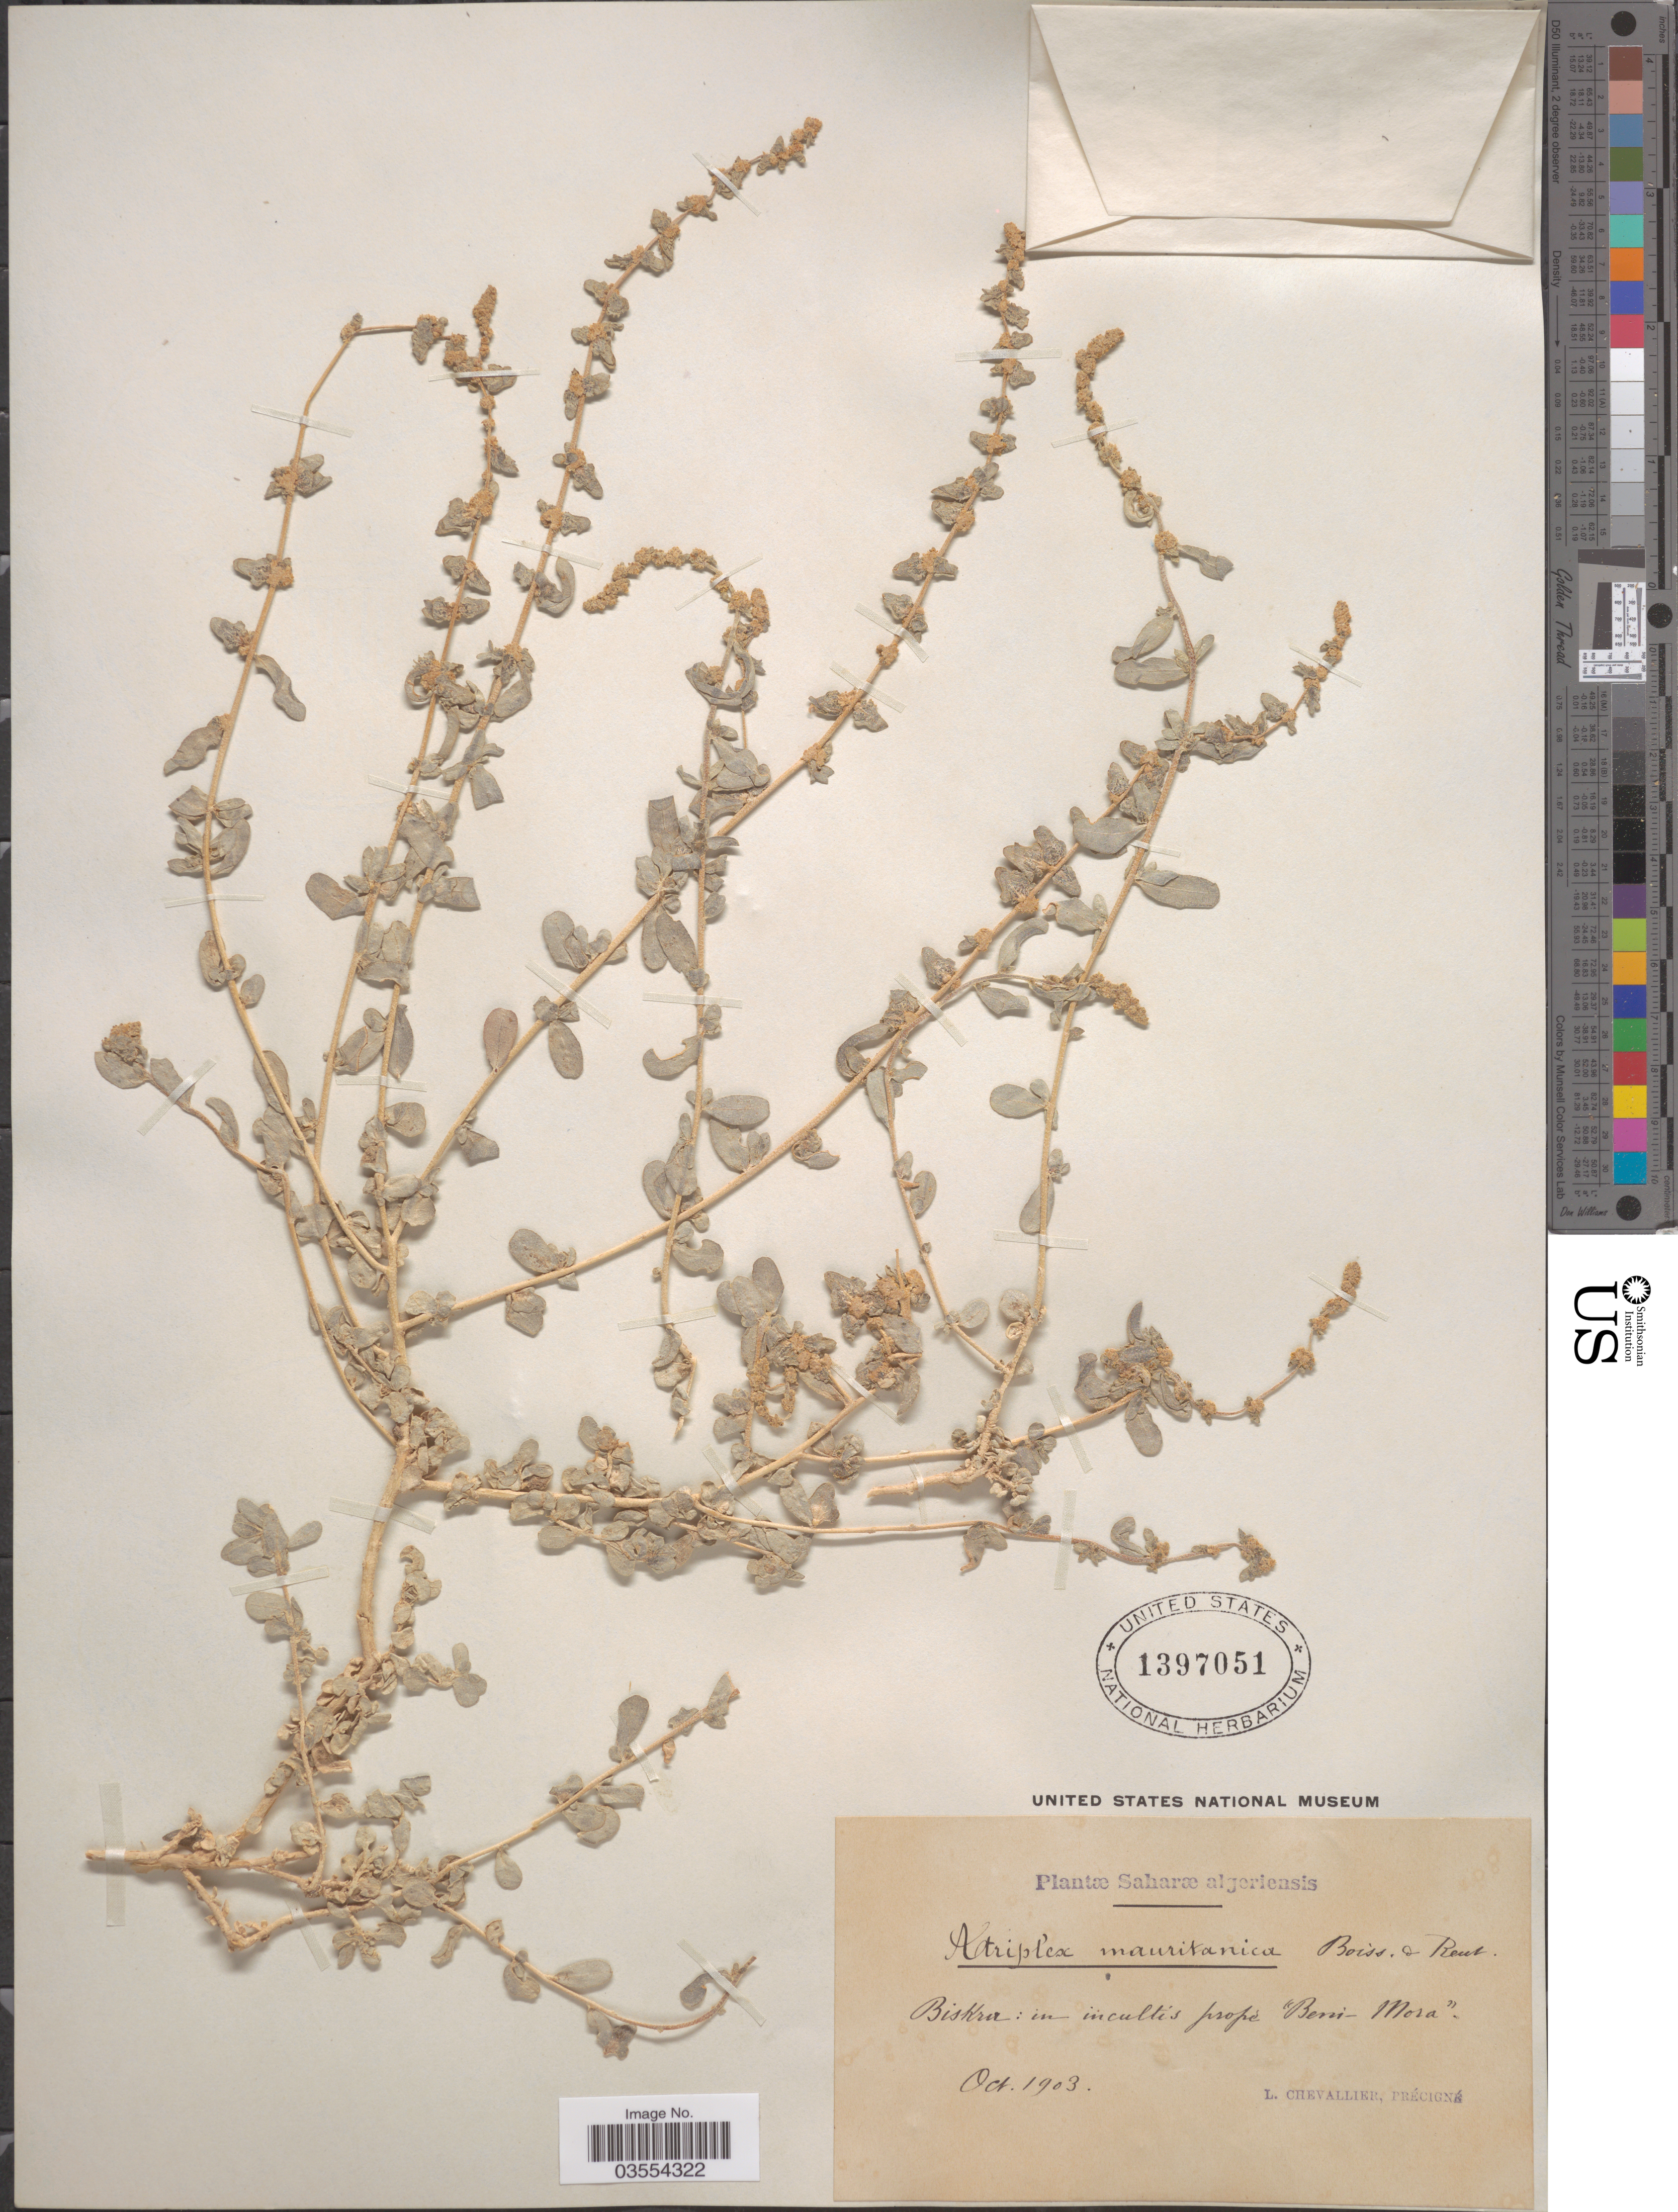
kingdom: Plantae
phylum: Tracheophyta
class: Magnoliopsida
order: Caryophyllales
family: Amaranthaceae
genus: Atriplex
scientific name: Atriplex mauritanica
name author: Boiss. & Reut.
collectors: L. Chevallier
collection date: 1903-10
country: Algeria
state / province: Biskra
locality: Saharæ algeriensis. Biskra: in incultis prope "Beni Mora".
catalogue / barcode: US 1397051